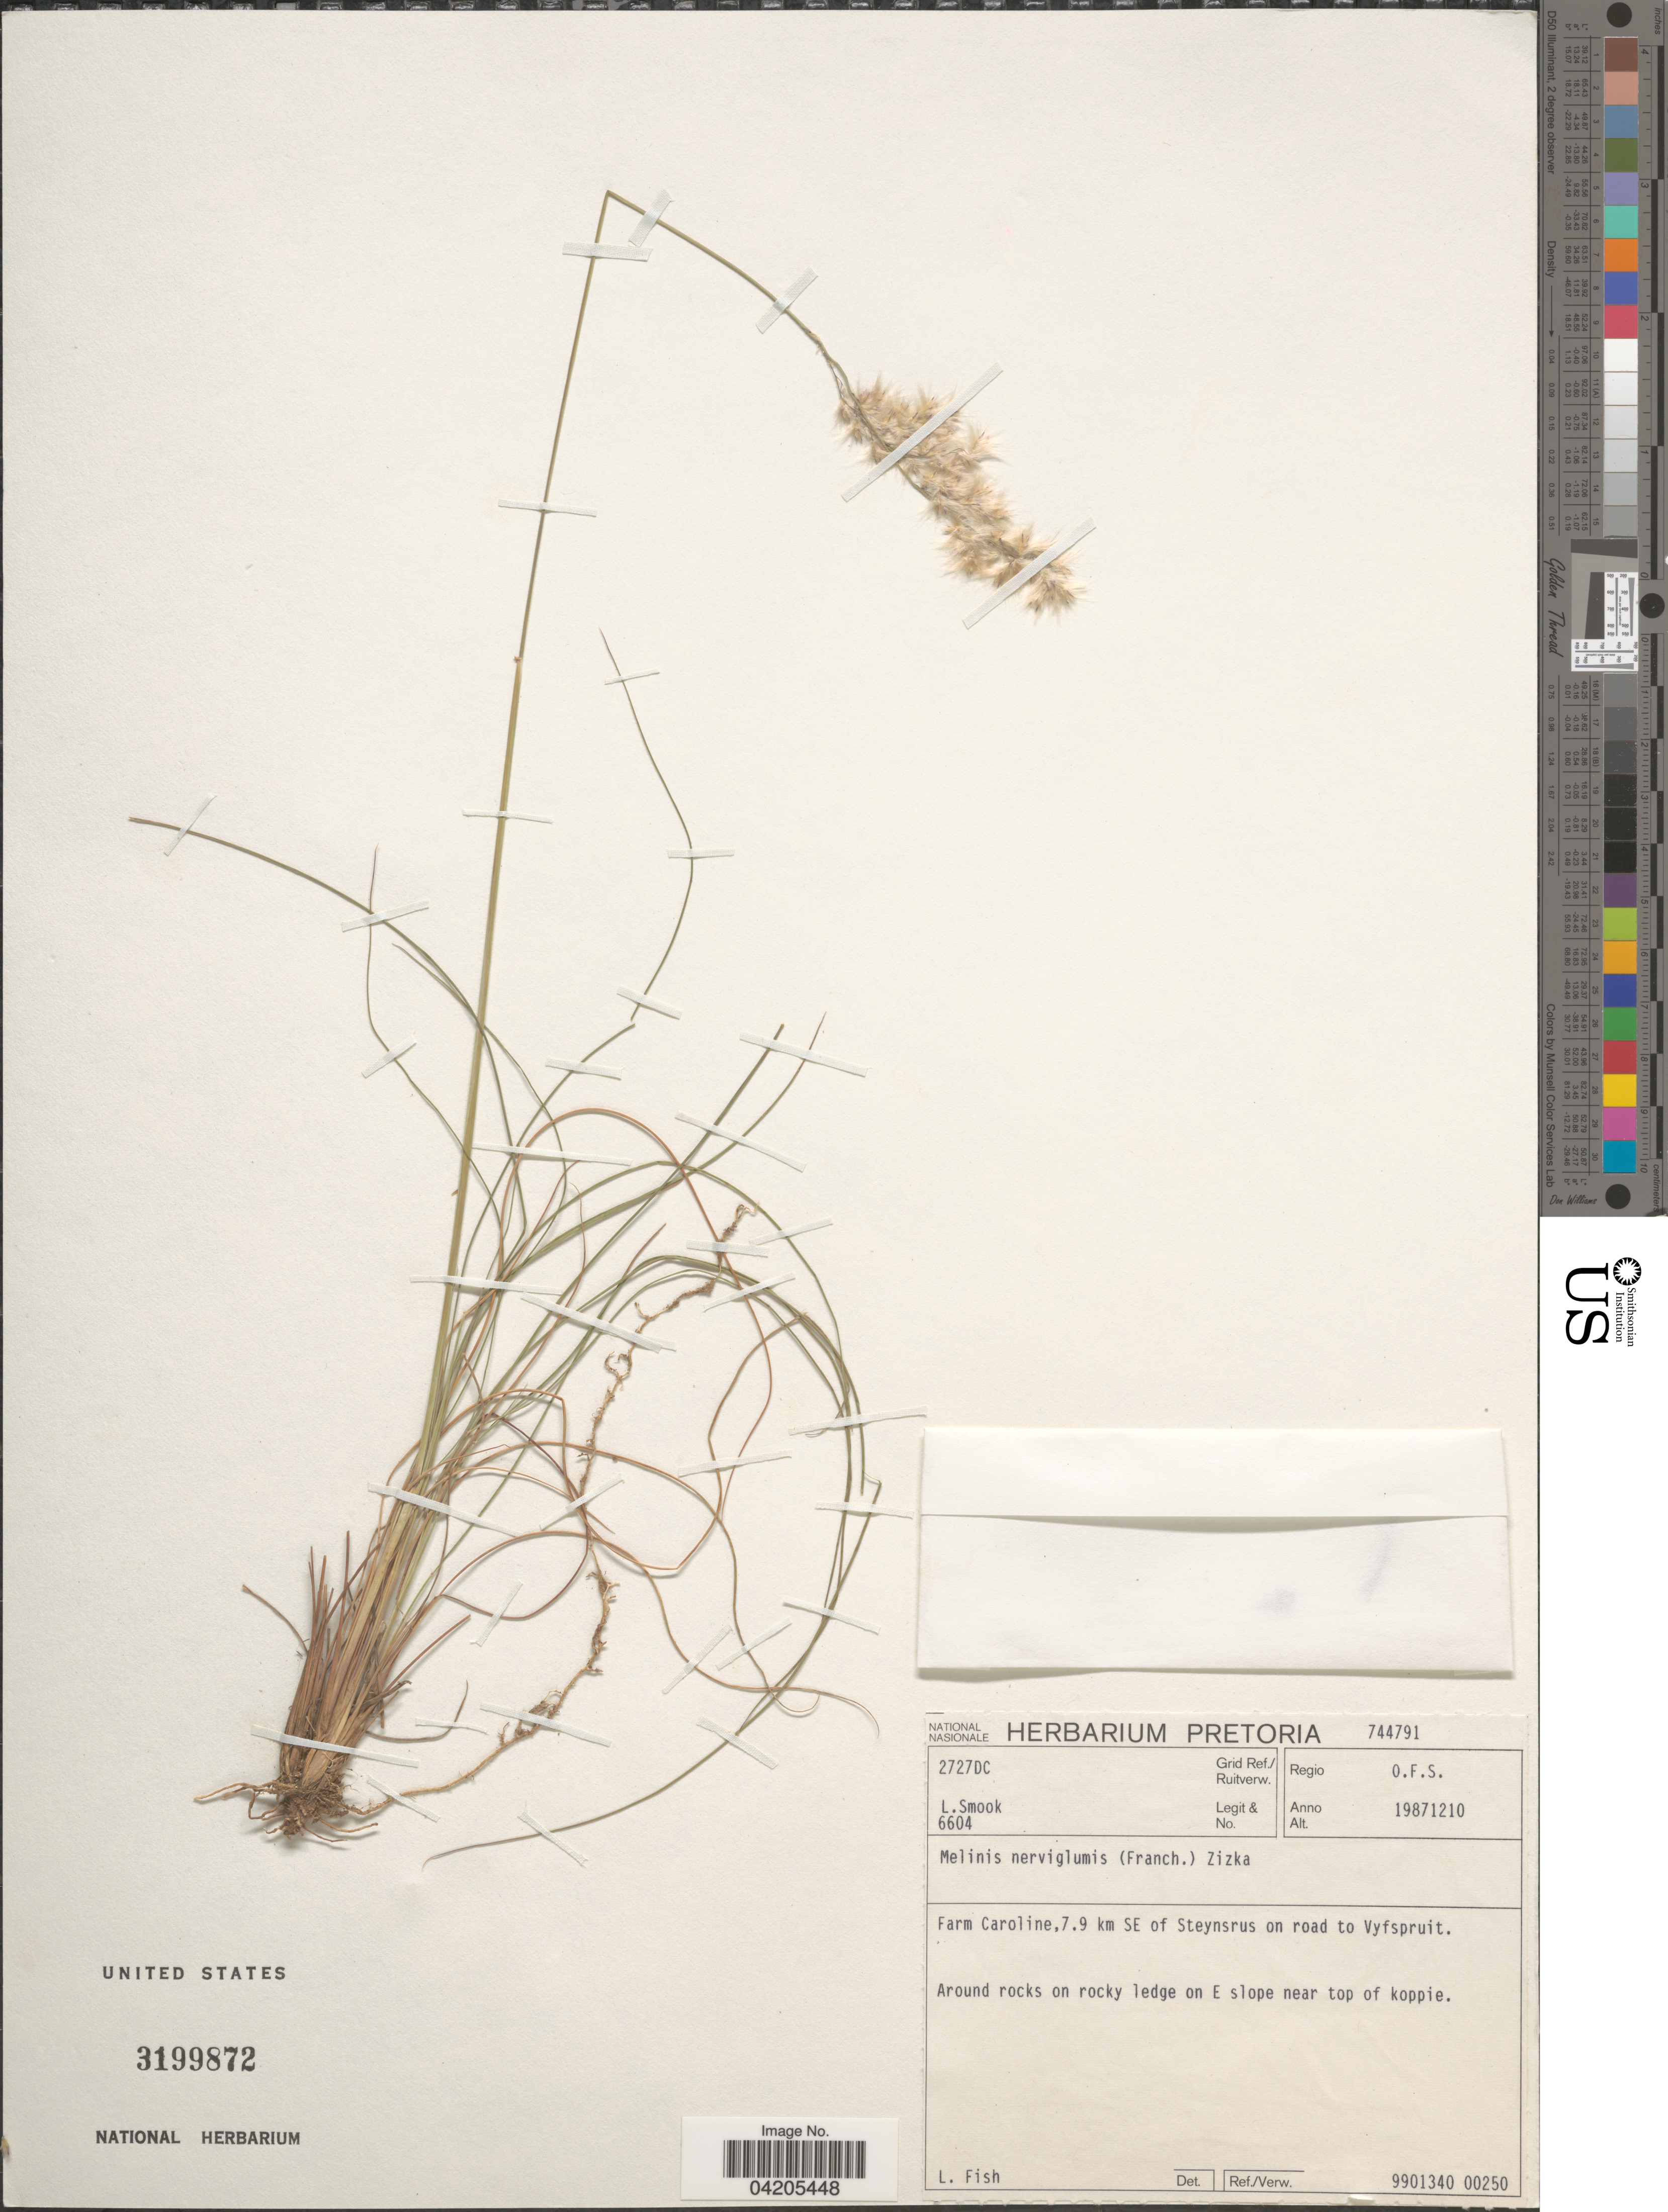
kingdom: Plantae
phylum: Tracheophyta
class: Liliopsida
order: Poales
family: Poaceae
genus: Melinis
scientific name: Melinis nerviglumis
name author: (Franch.) Zizka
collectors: L. Smook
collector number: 6604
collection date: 1987-12-10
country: South Africa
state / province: Free State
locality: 2727DC Grid Ref./Ruitverw. Regio O.F.S. Farm Caroline, 7.9 km SE of Steynsrus on road to Vyfspruit. Around rocks on rocky ledge on E slope near top of koppie.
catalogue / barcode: US 3199872